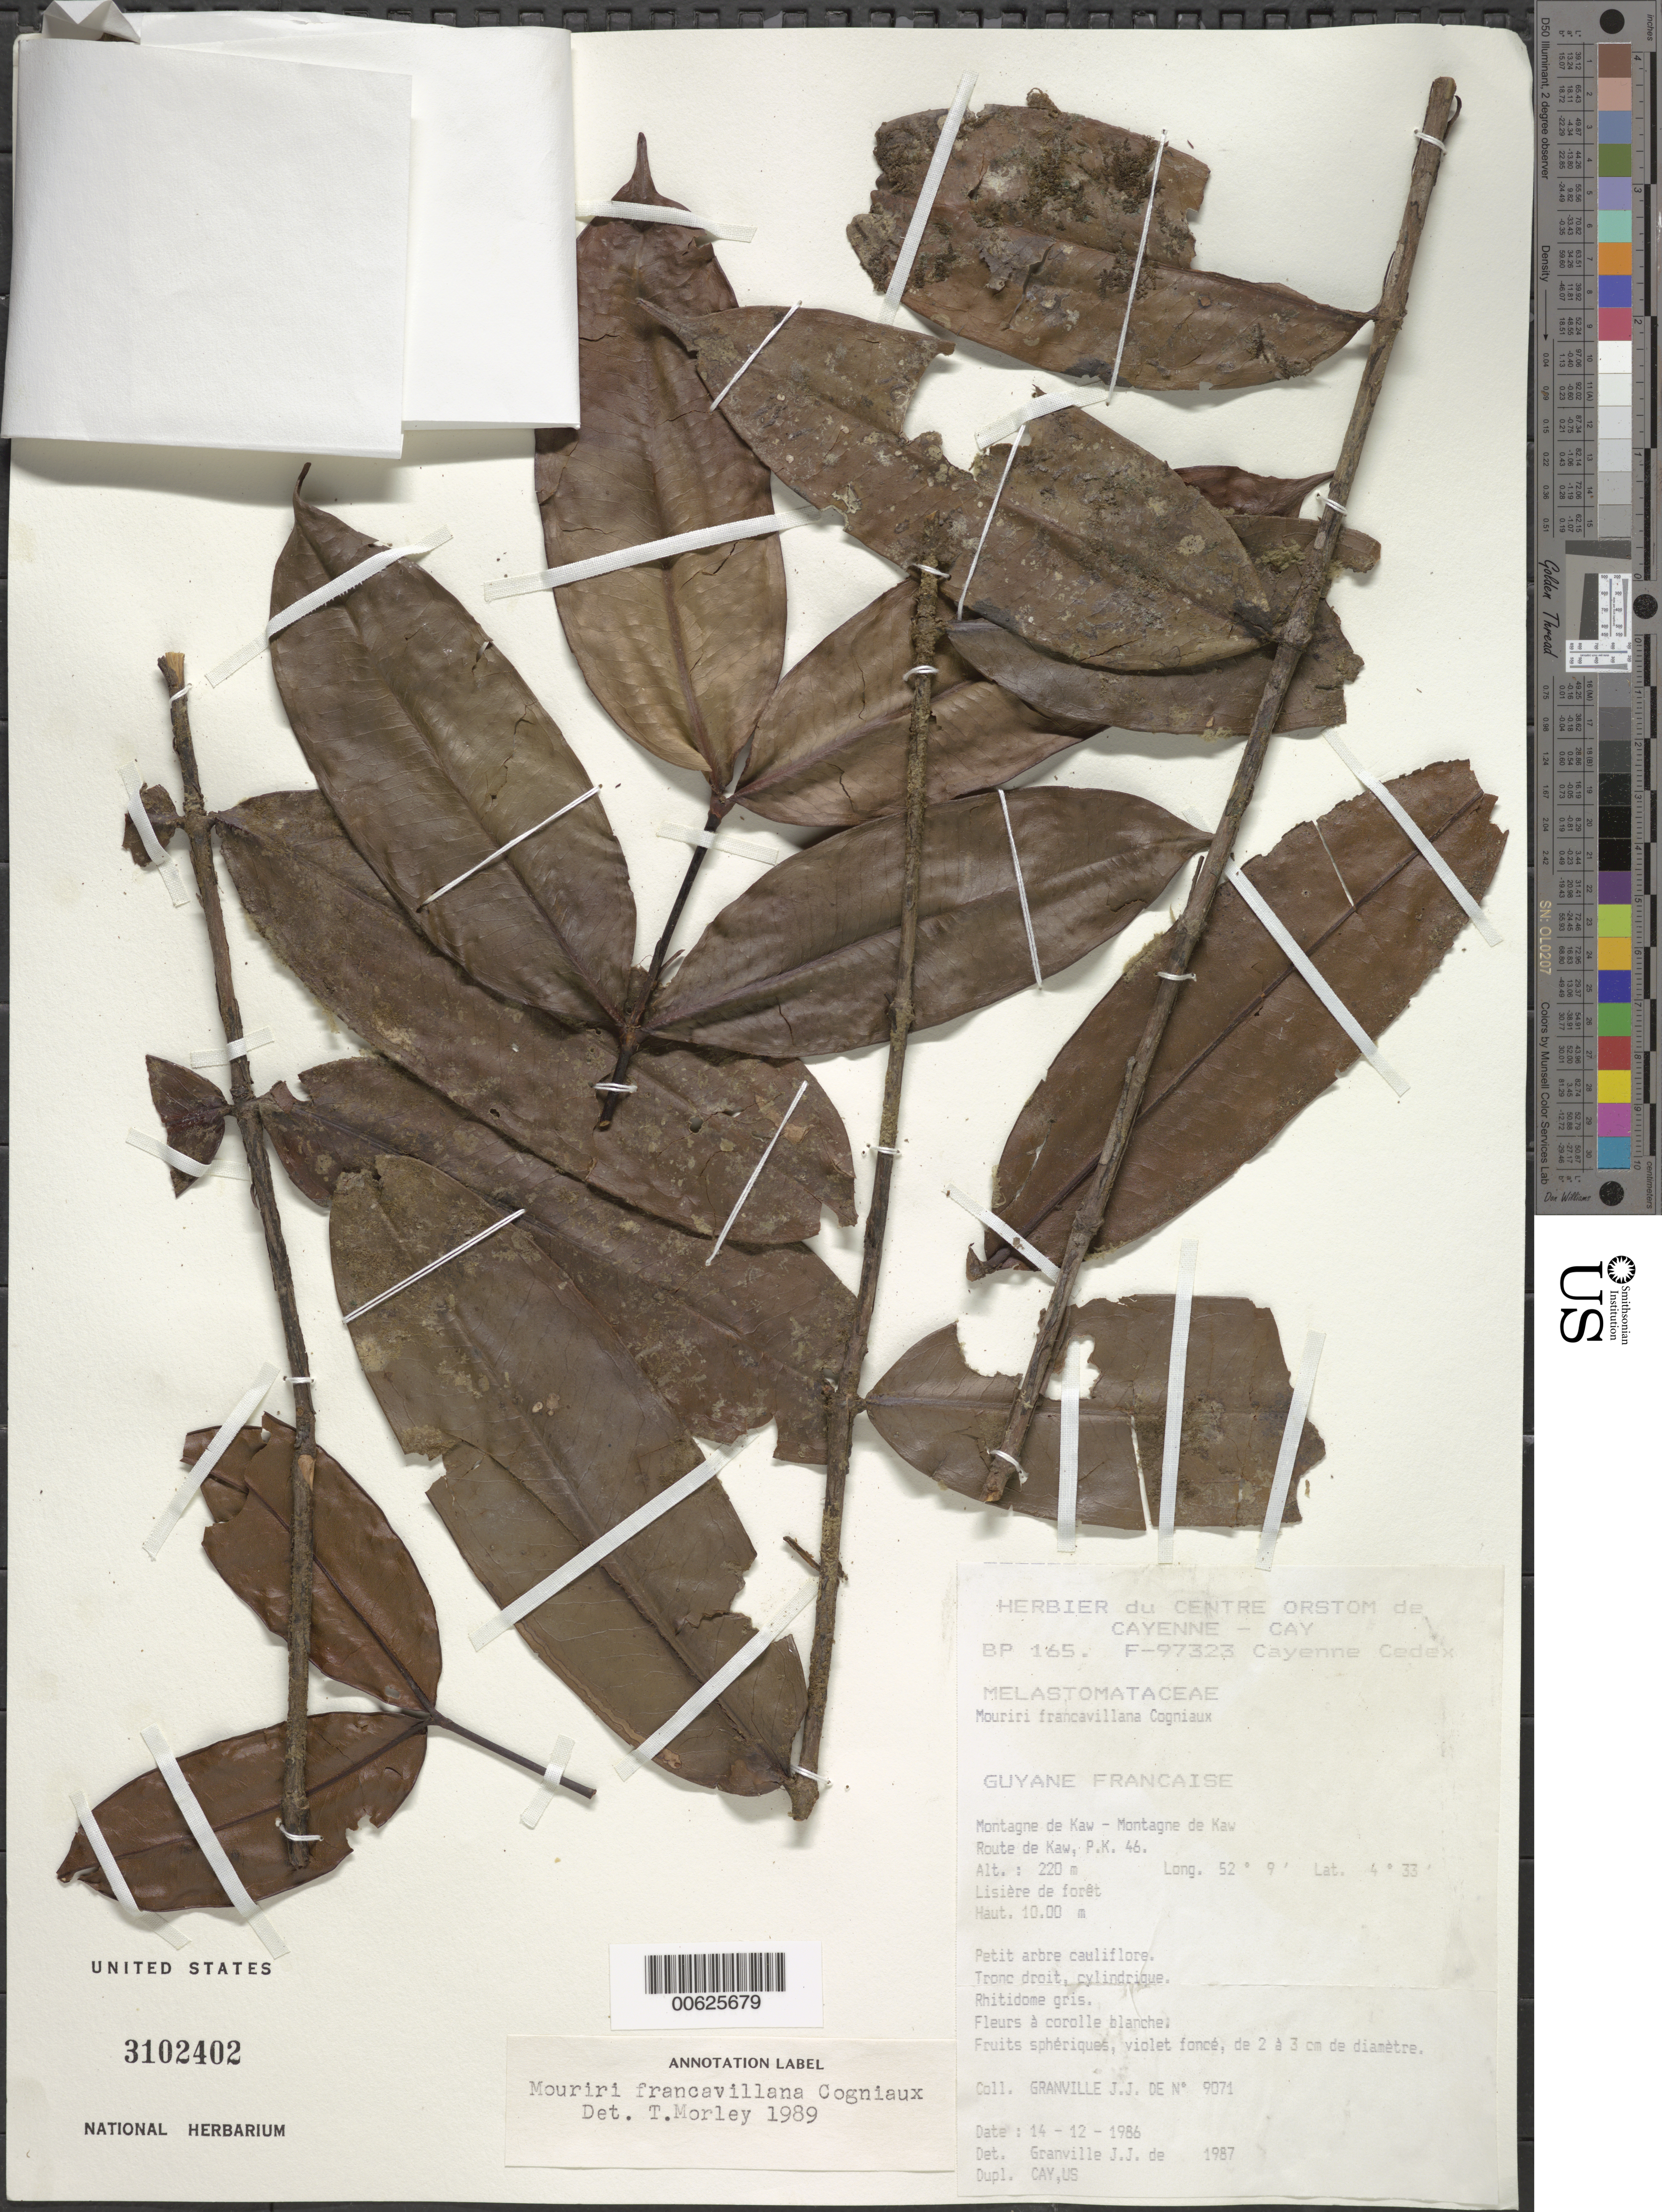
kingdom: Plantae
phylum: Tracheophyta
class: Magnoliopsida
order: Myrtales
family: Melastomataceae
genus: Mouriri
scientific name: Mouriri francavillana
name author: Cogn.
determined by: Morley, T.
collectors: J.-J. de Granville et al.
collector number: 9071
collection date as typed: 14-Dec-86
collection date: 1986-12-14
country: French Guiana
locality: Crique Solitaire, Montagne de Kaw, route de Kaw, PK 46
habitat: Lisiere de foret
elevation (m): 220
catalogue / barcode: US 3102402